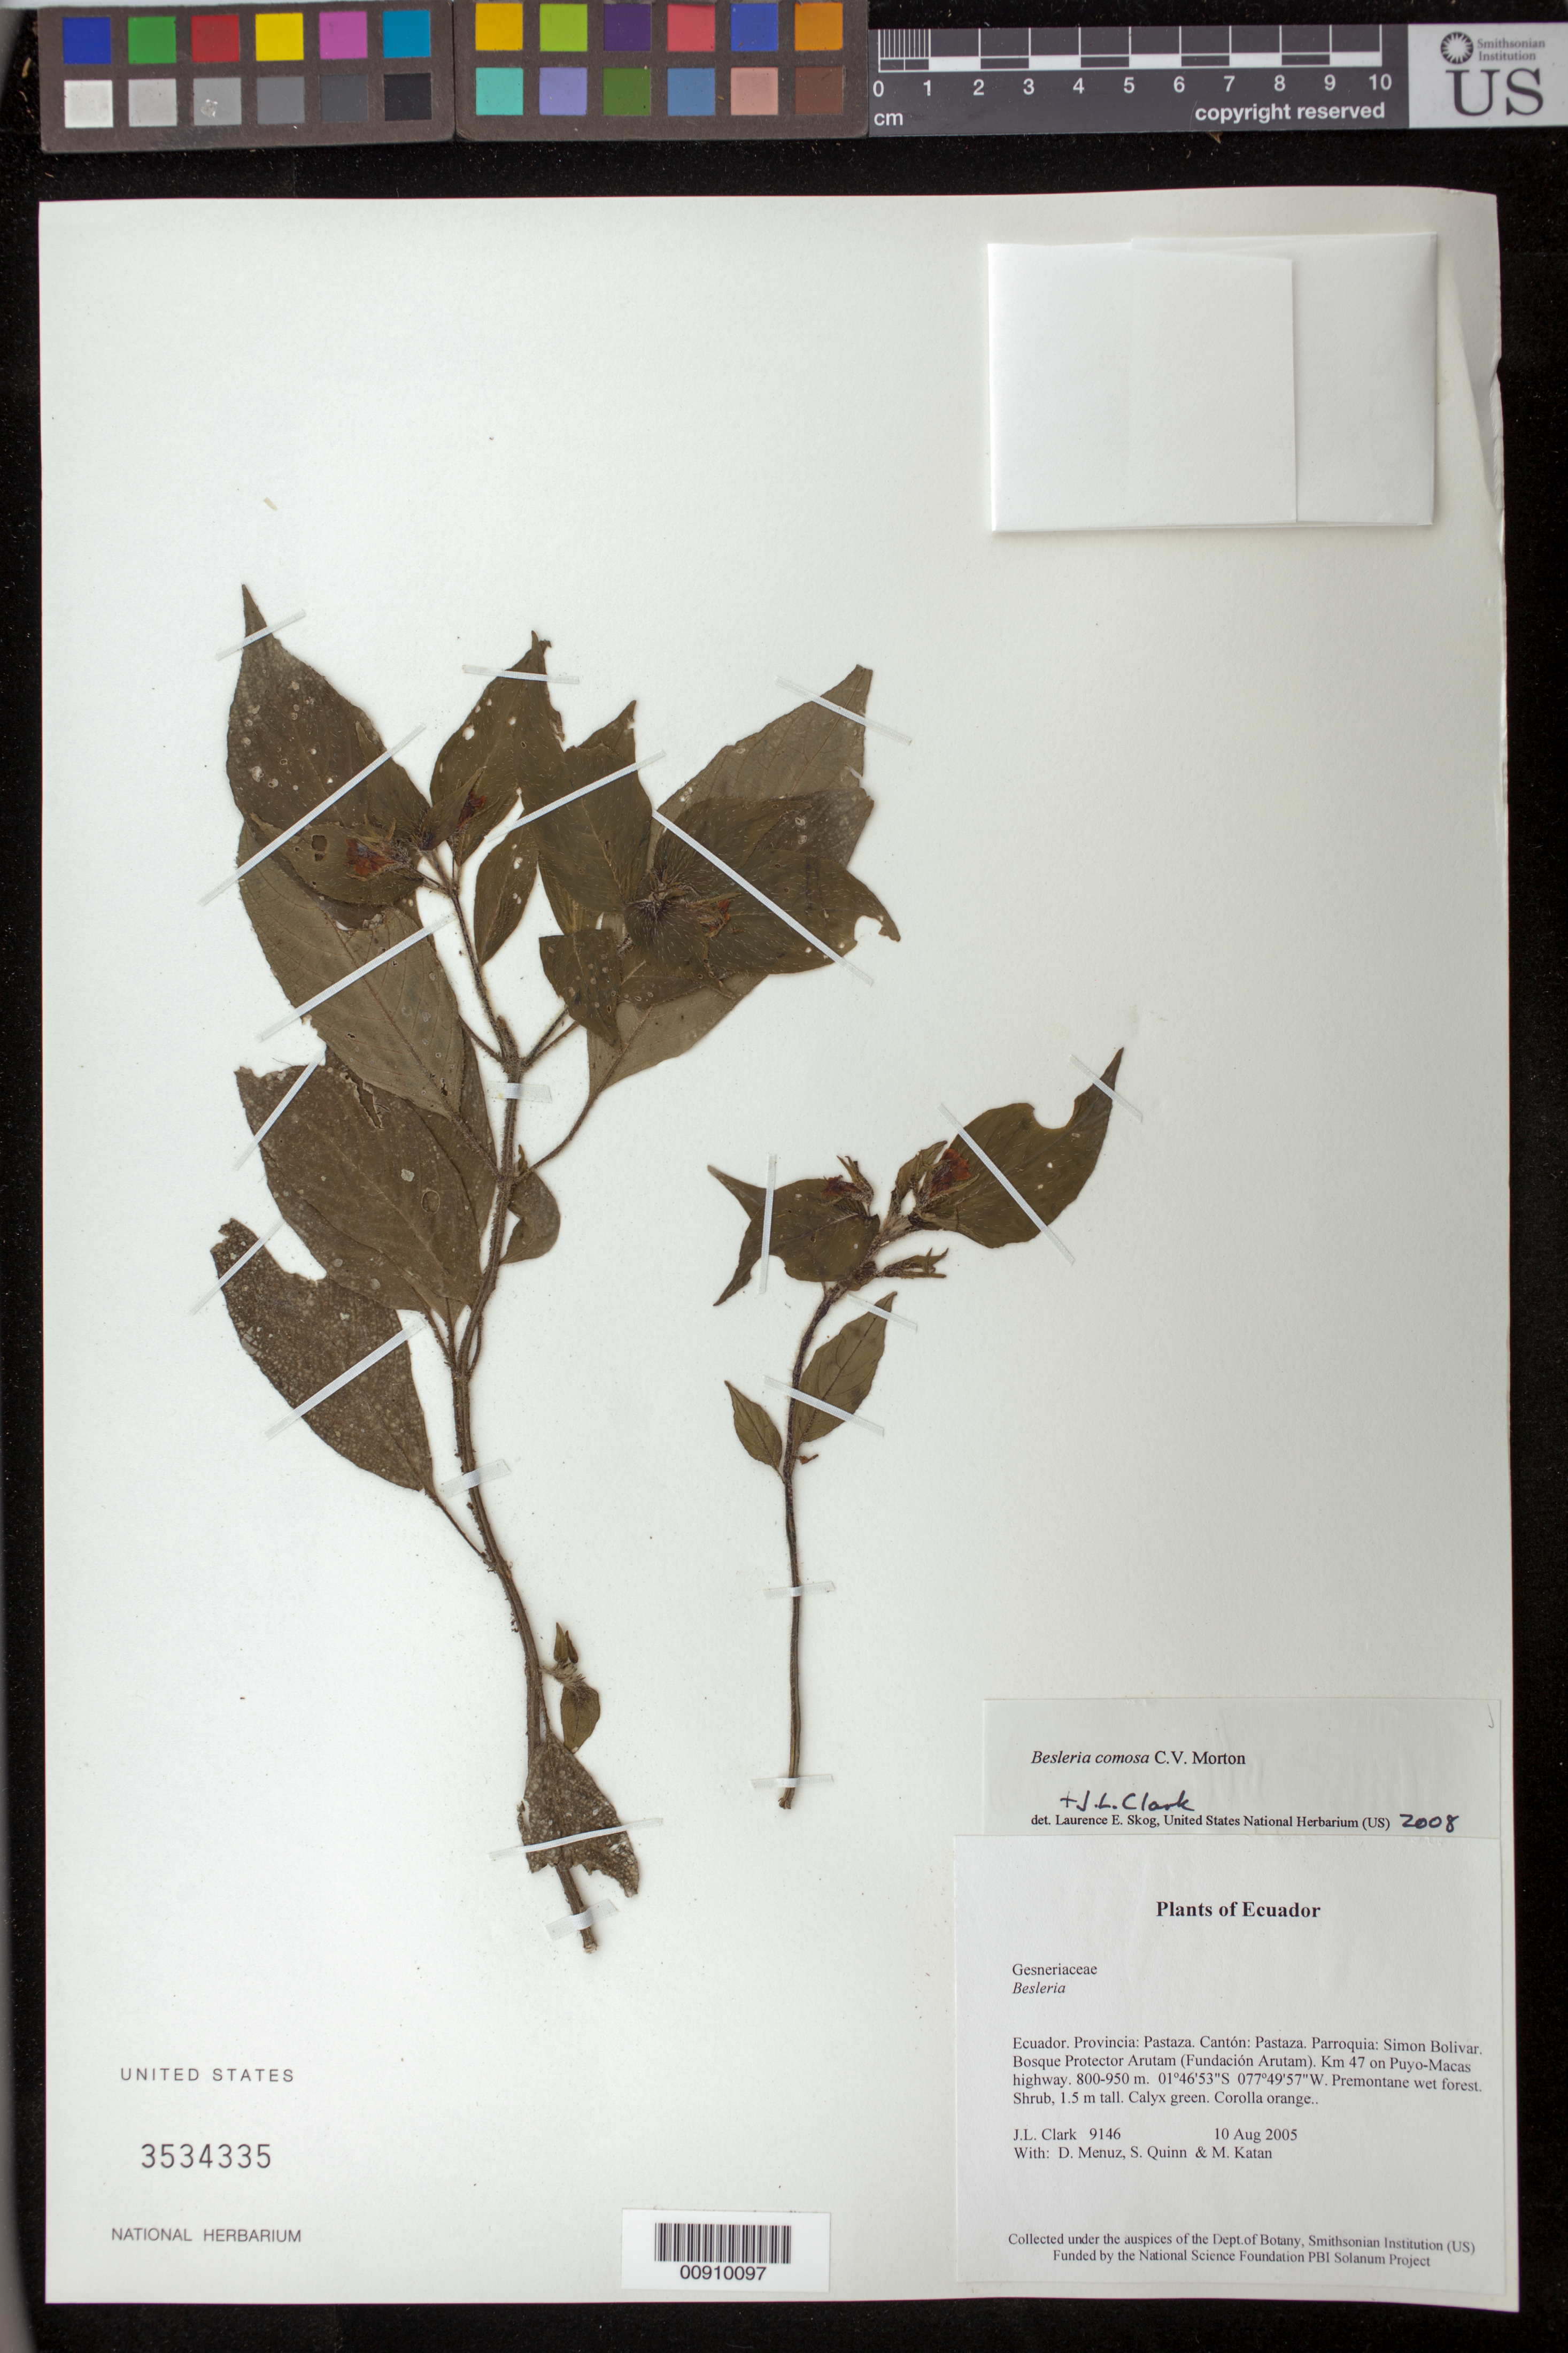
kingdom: Plantae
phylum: Tracheophyta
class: Magnoliopsida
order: Lamiales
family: Gesneriaceae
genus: Besleria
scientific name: Besleria comosa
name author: C.V. Morton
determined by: Clark, J. L.; Skog, Laurence E.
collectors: J. L. Clark, D. Menuz, S. Quinn & M. Katan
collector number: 9146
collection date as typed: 10 Aug 2005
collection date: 2005-08-10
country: Ecuador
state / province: Pastaza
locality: Pastaza. Parroquia: Simon Bolivar. Bosque Protector Arutam (Fundación Arutam). Km 47 on Puyo-Macas highway.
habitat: Premontane wet forest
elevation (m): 800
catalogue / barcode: US 3534335